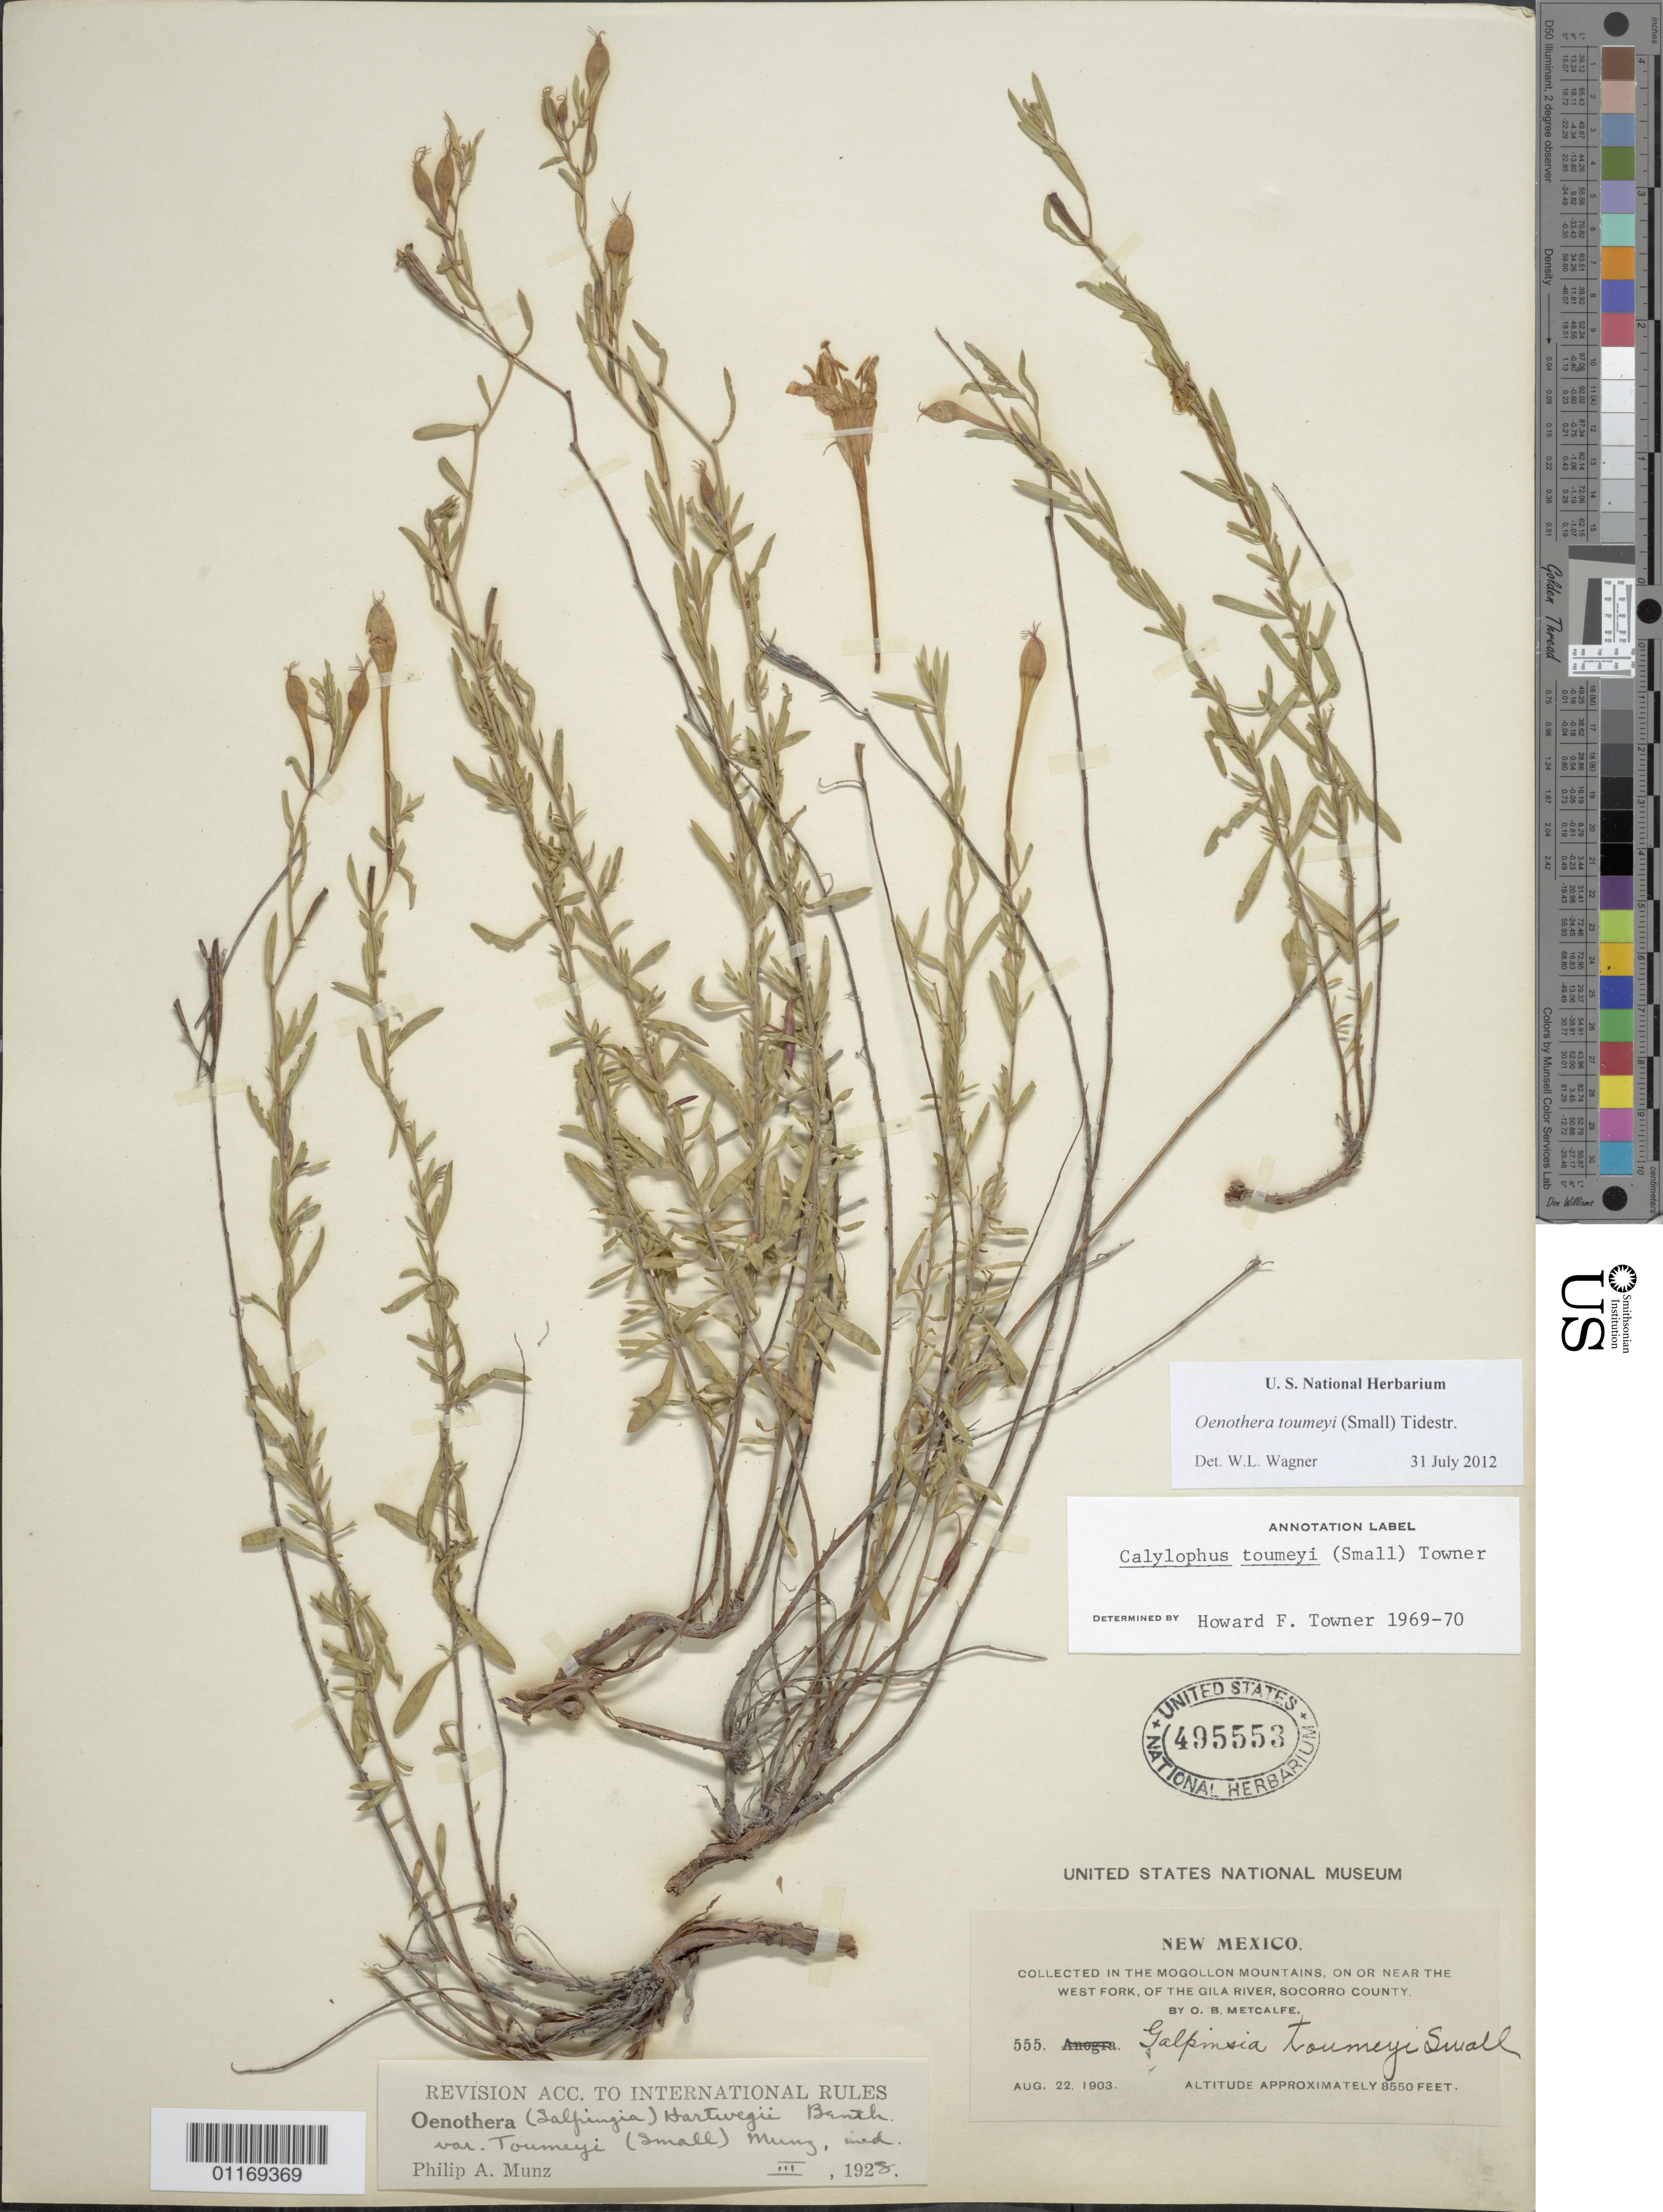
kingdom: Plantae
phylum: Tracheophyta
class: Magnoliopsida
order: Myrtales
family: Onagraceae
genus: Oenothera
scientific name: Oenothera toumeyi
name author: (Small) Tidestr.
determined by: Wagner, W. L., (BOT), Smithsonian Institution - National Museum of Natural History (UNITED STATES)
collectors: O. B. Metcalfe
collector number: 555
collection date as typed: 22 Aug 1903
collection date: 1903-08-22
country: United States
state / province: New Mexico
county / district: Socorro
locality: Mongollon Mountains, on or near the west fork of the Gila River, Socorro County.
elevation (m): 2606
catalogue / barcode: US 495553